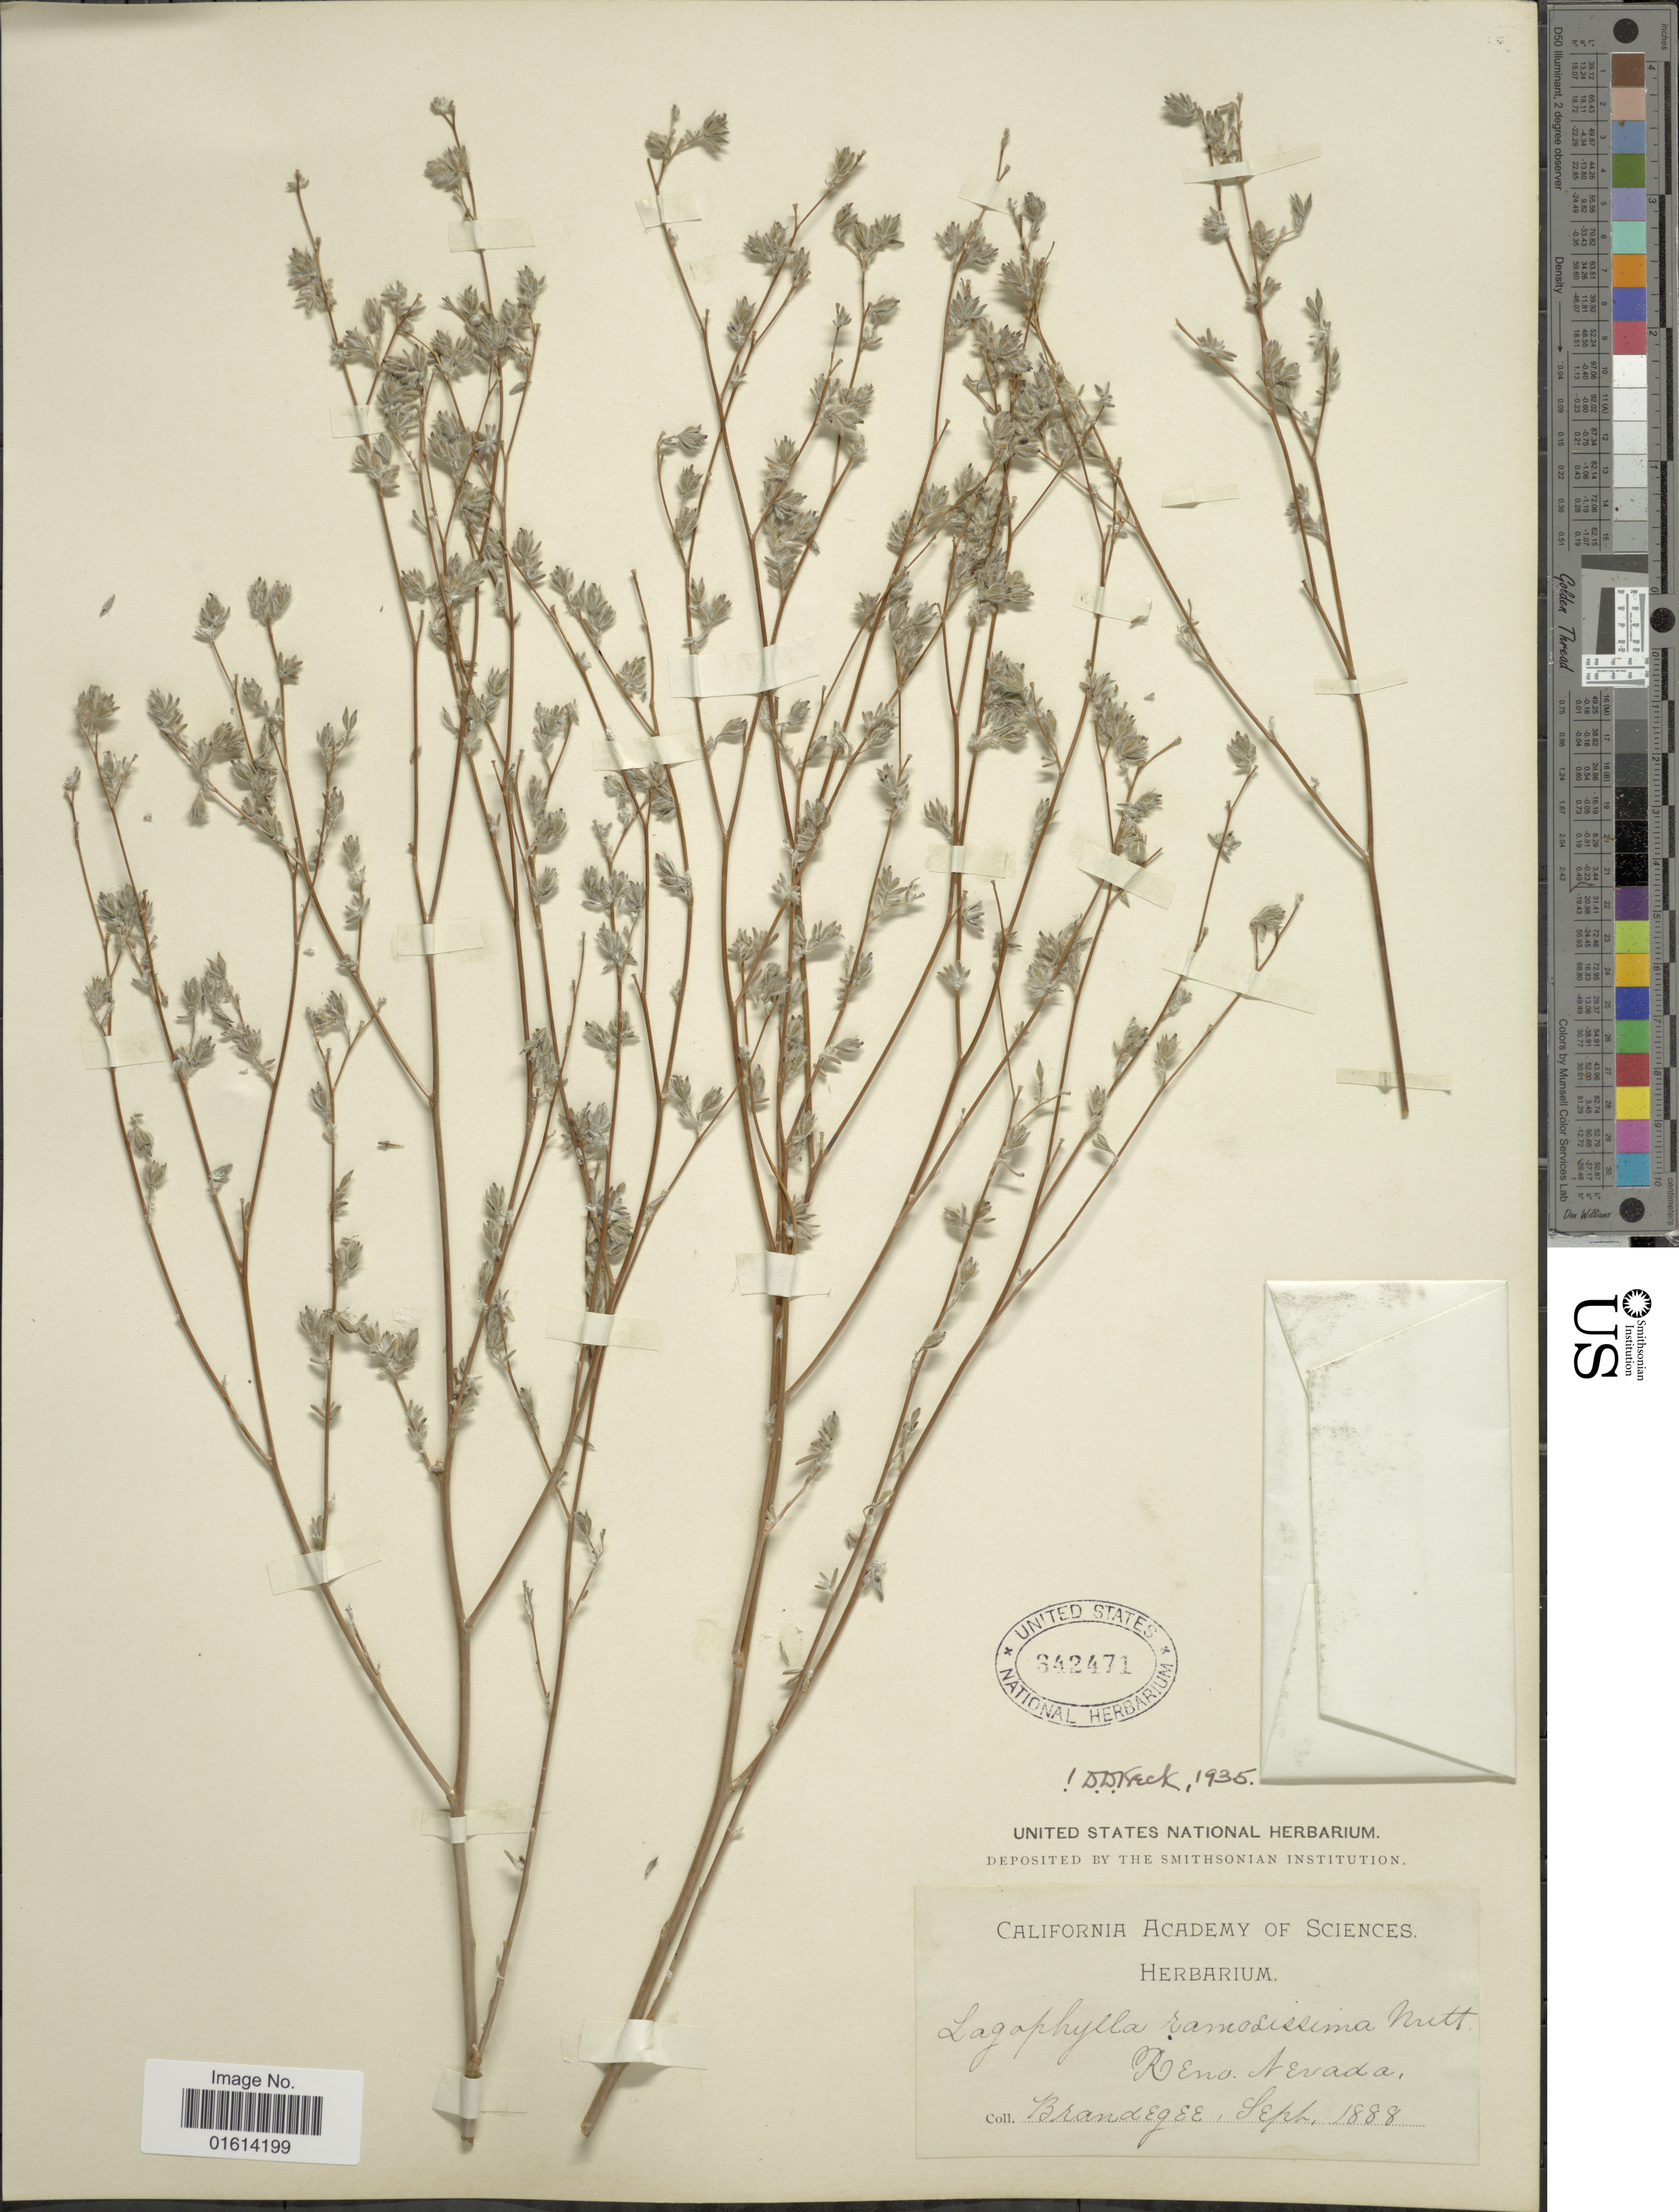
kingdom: Plantae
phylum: Tracheophyta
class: Magnoliopsida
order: Asterales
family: Asteraceae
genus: Lagophylla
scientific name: Lagophylla ramosissima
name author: Nutt.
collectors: -- Brandegee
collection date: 1888-09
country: United States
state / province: Nevada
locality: Reno, Nevada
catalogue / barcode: US 842471